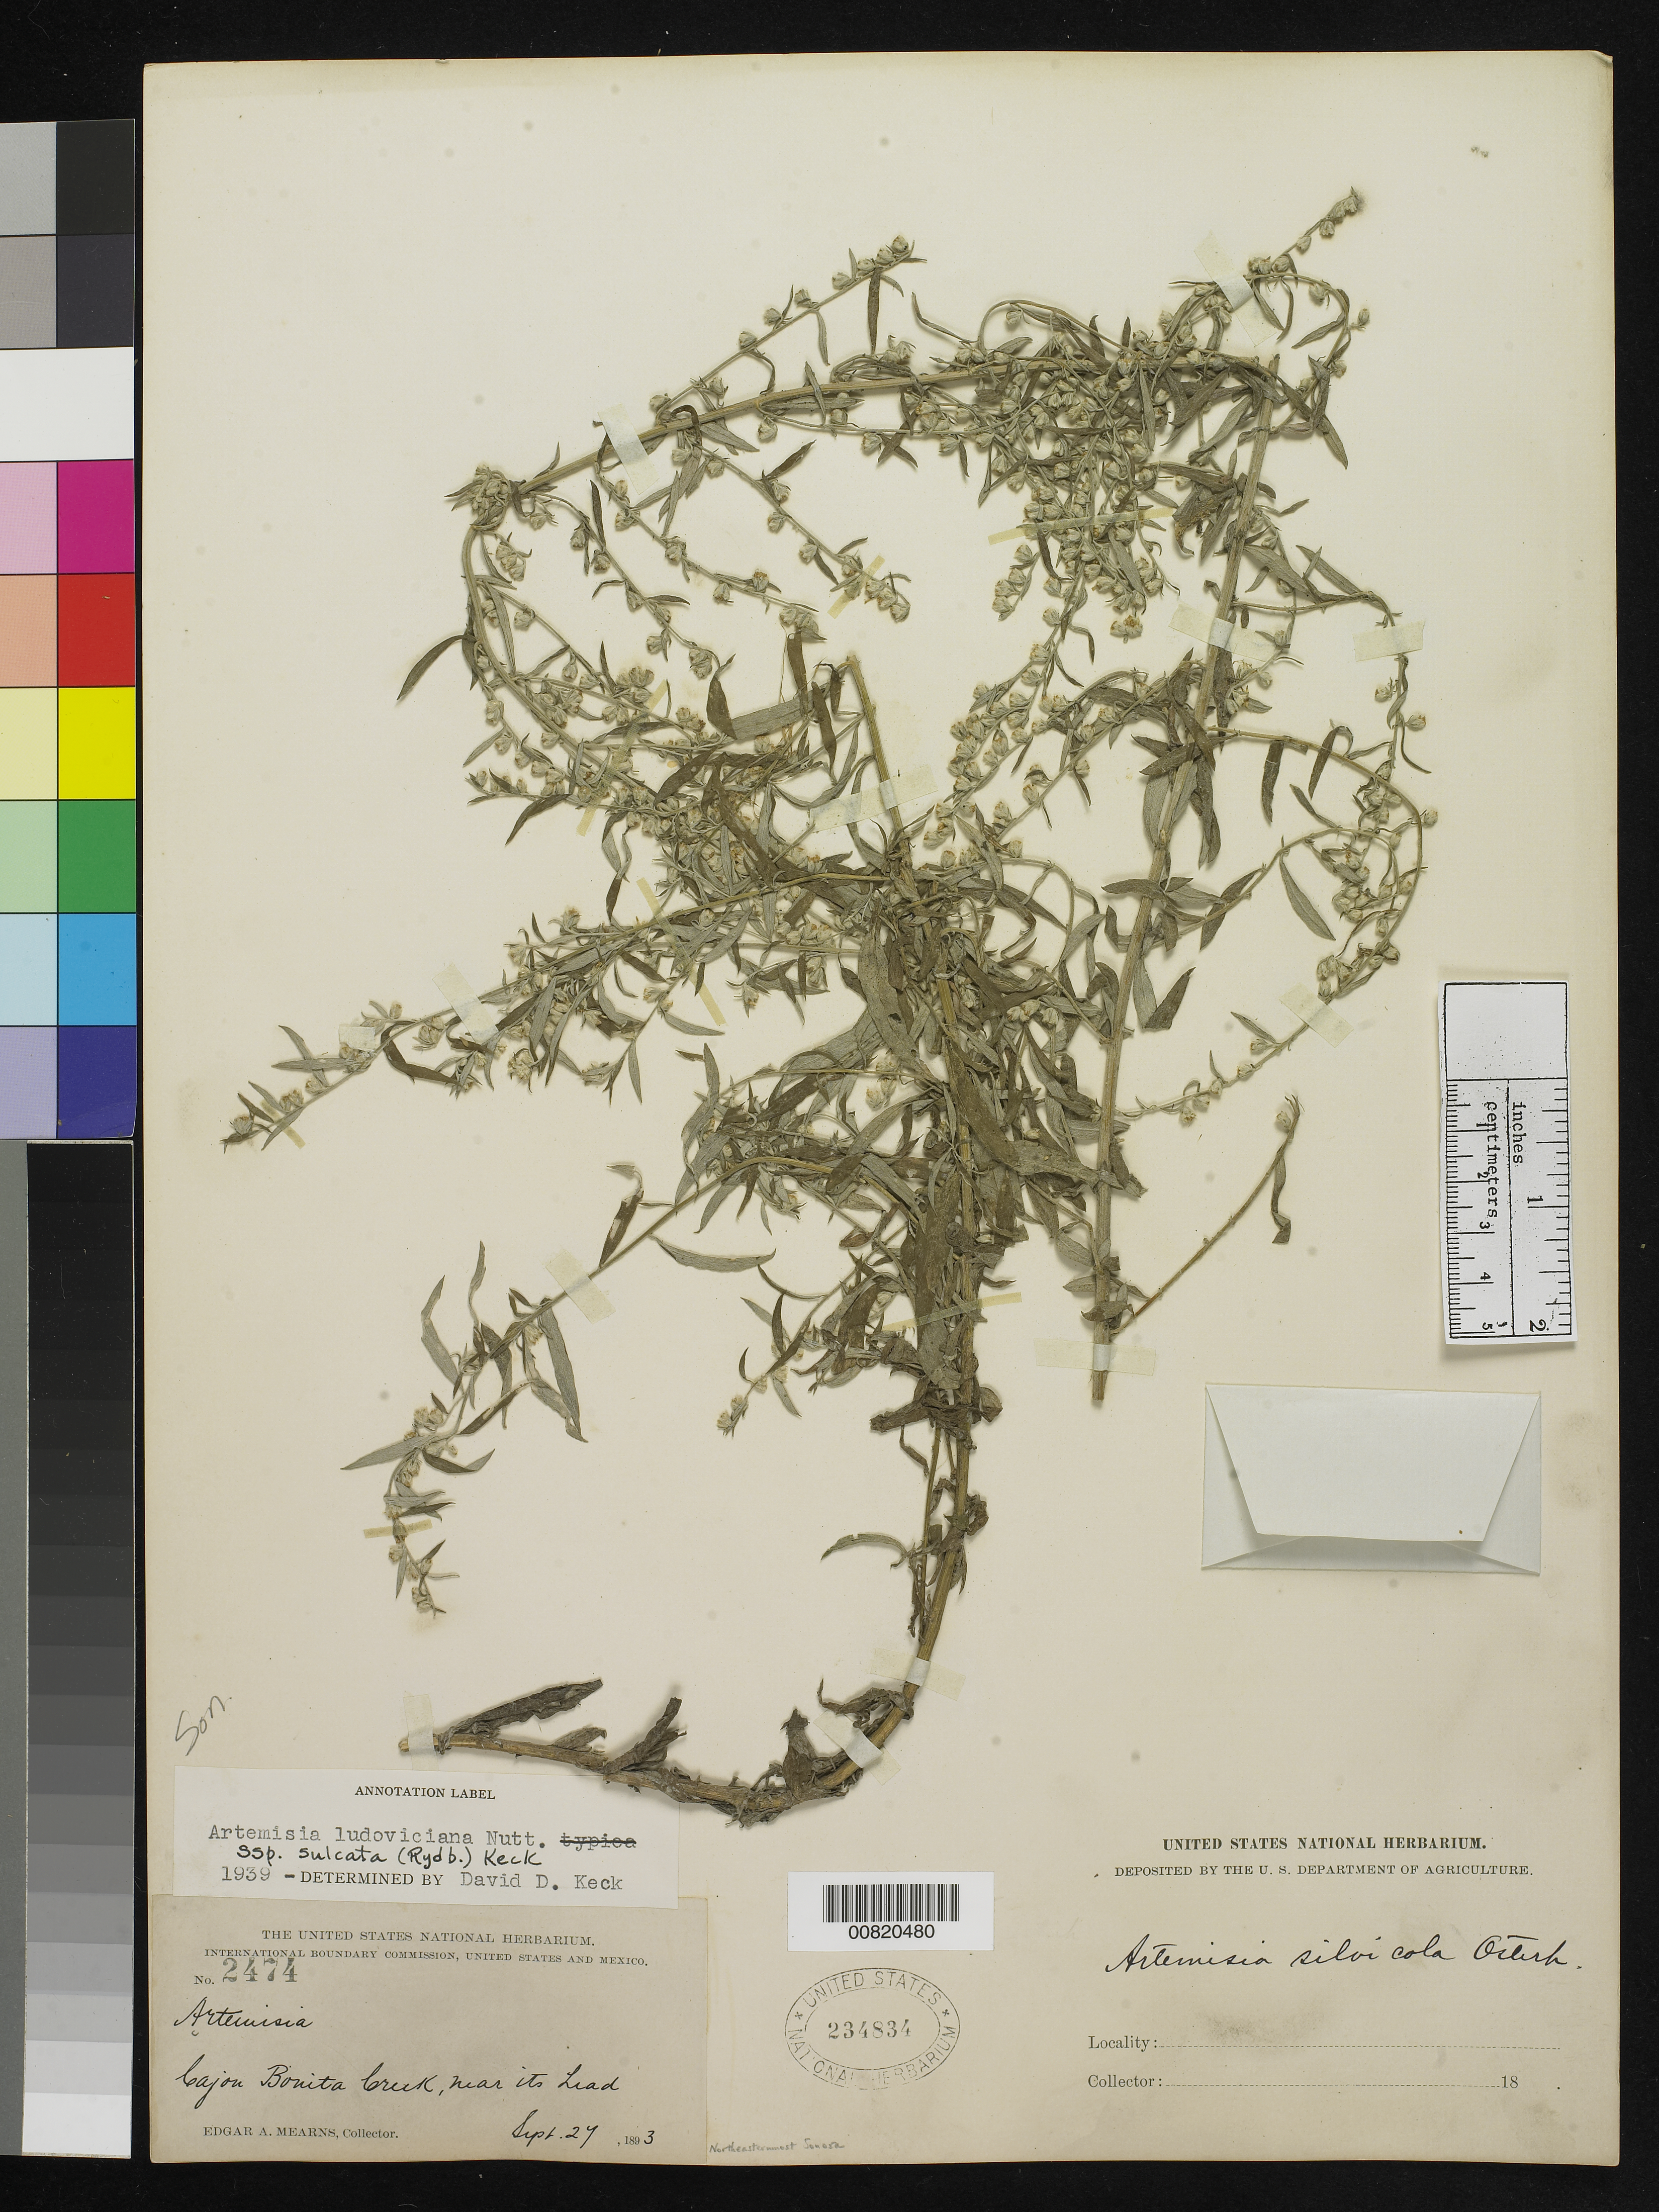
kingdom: Plantae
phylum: Tracheophyta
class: Magnoliopsida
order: Asterales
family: Asteraceae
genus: Artemisia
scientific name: Artemisia ludoviciana subsp. sulcata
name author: (Rydb.) D.D. Keck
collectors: E. A. Mearns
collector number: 2474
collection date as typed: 27 Sep 1893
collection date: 1893-09-27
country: Mexico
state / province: Sonora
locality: Cajon, Bonita Creek, near its head.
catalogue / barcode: US 234834